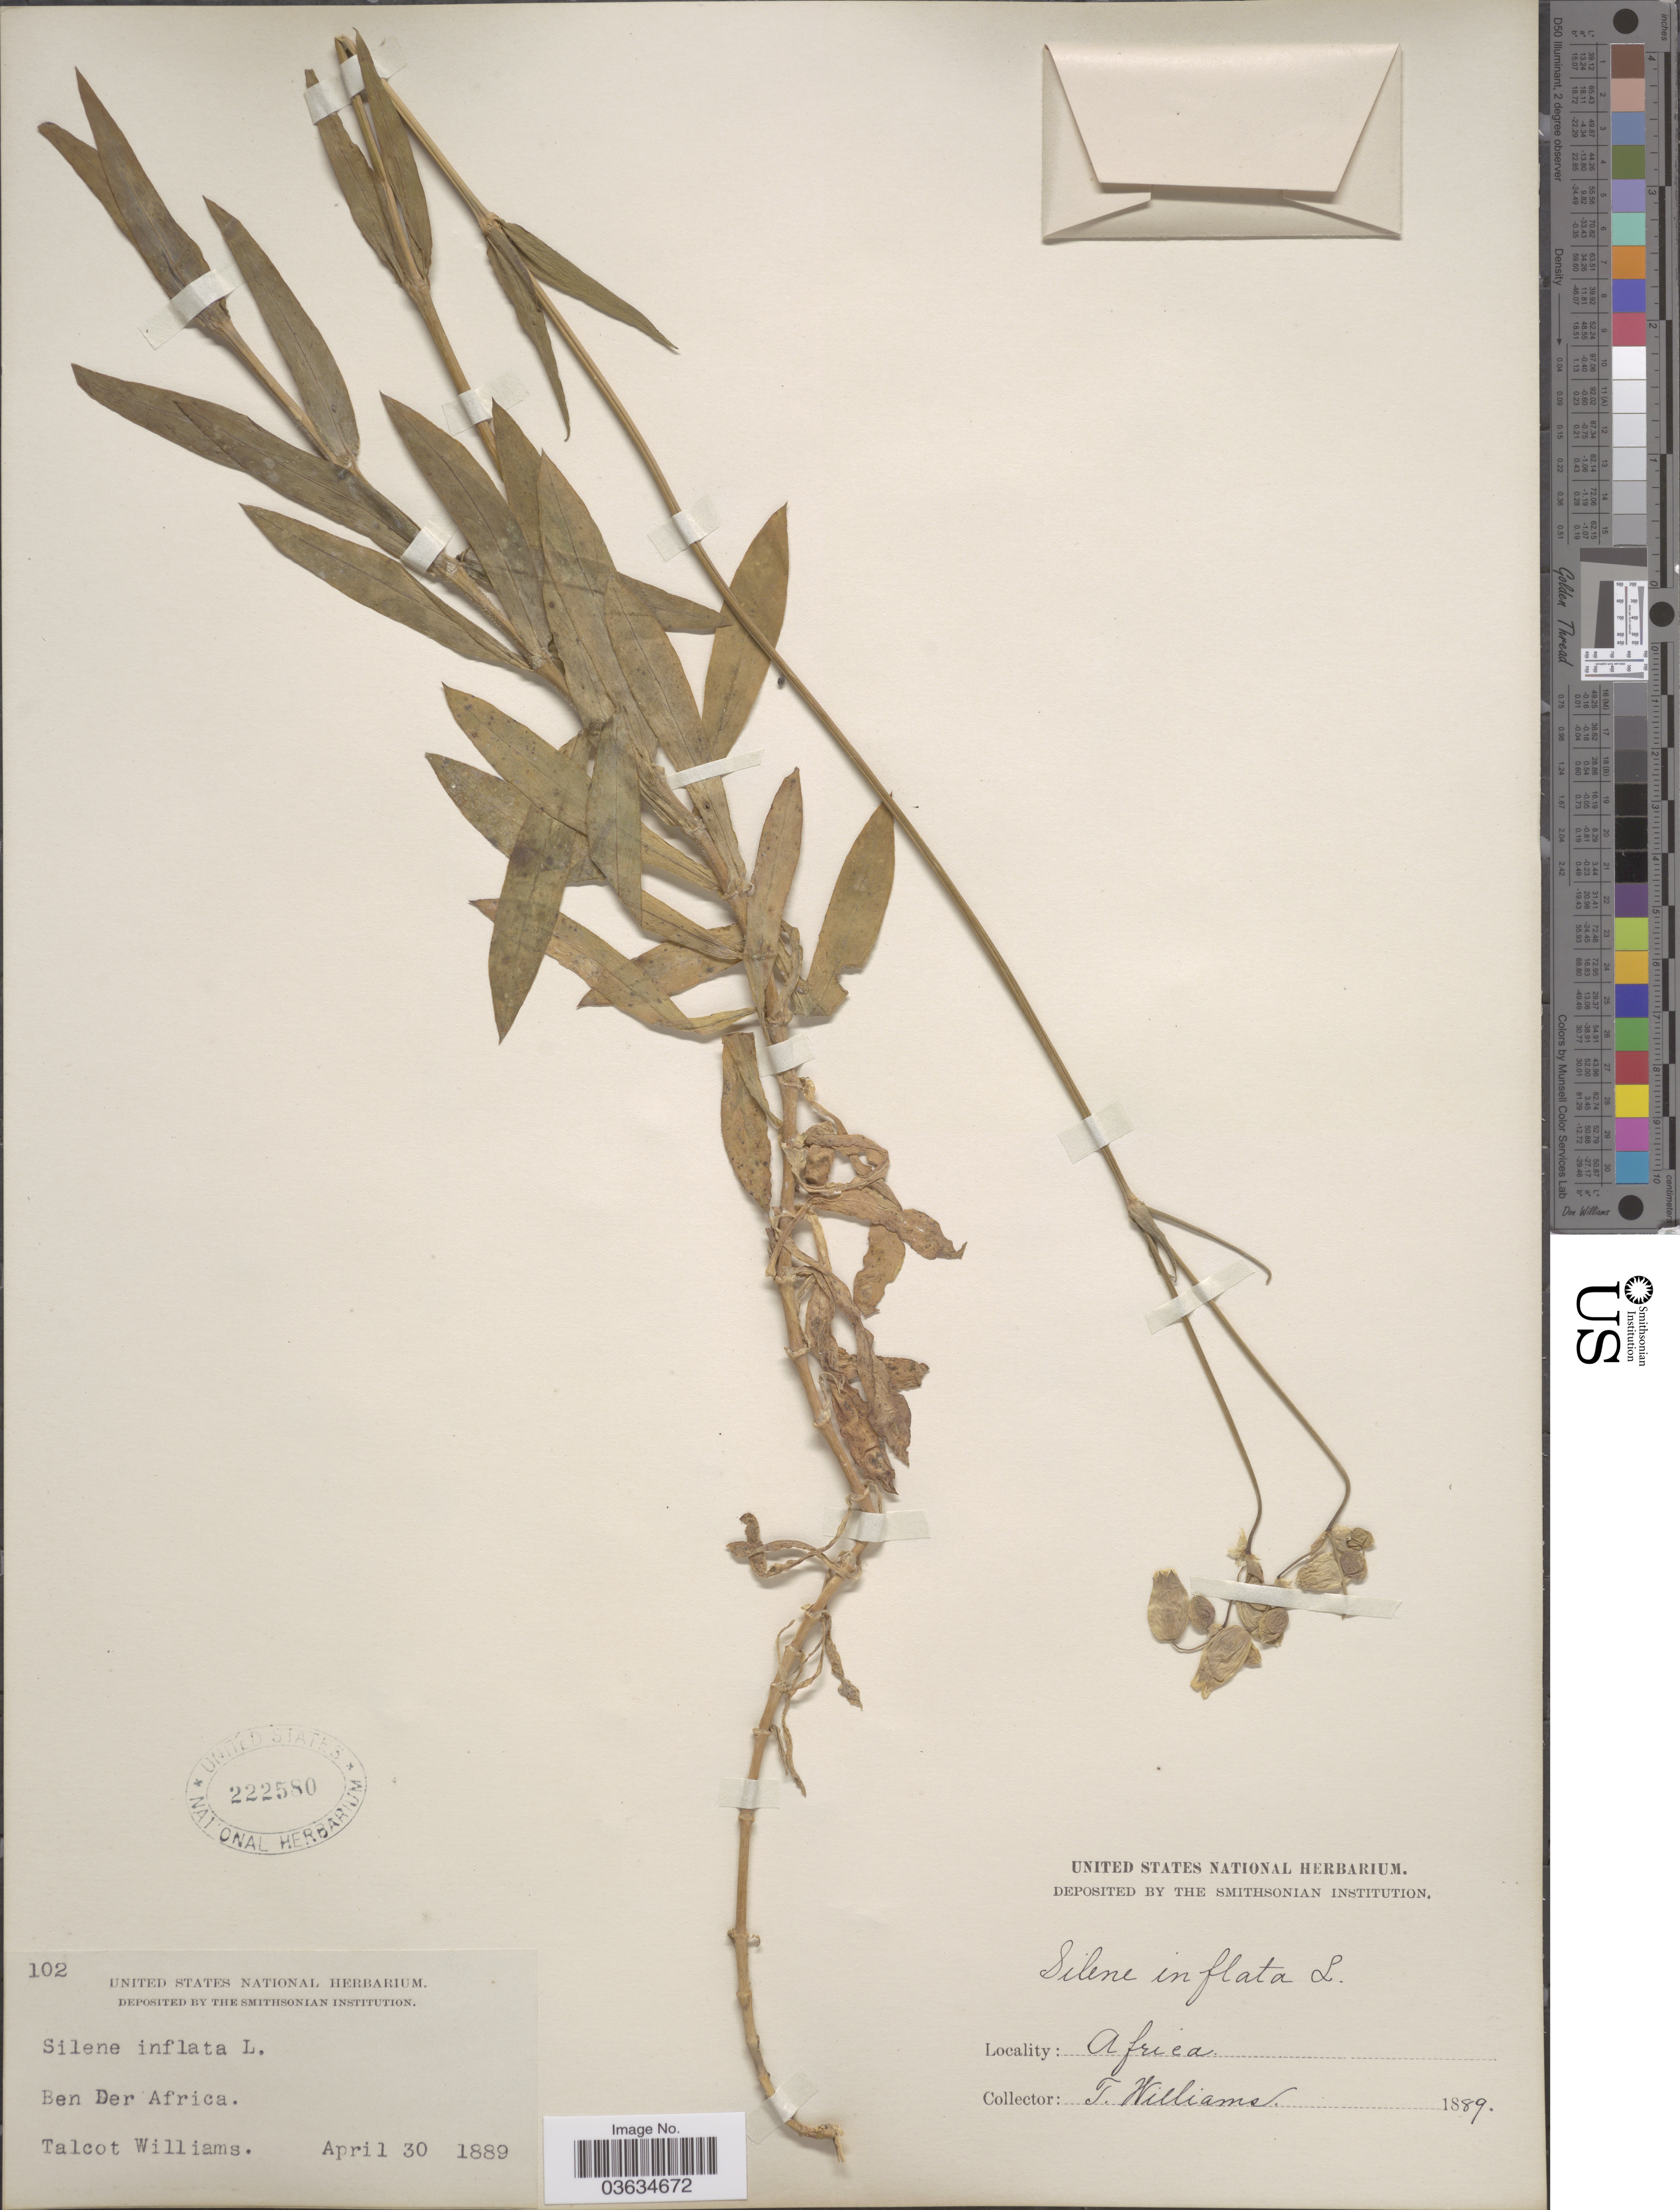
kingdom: Plantae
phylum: Tracheophyta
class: Magnoliopsida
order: Caryophyllales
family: Caryophyllaceae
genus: Silene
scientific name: Silene inflata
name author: Sm.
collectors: T. Williams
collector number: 102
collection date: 1889-04-30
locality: Ben Der Africa.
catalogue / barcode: US 222580